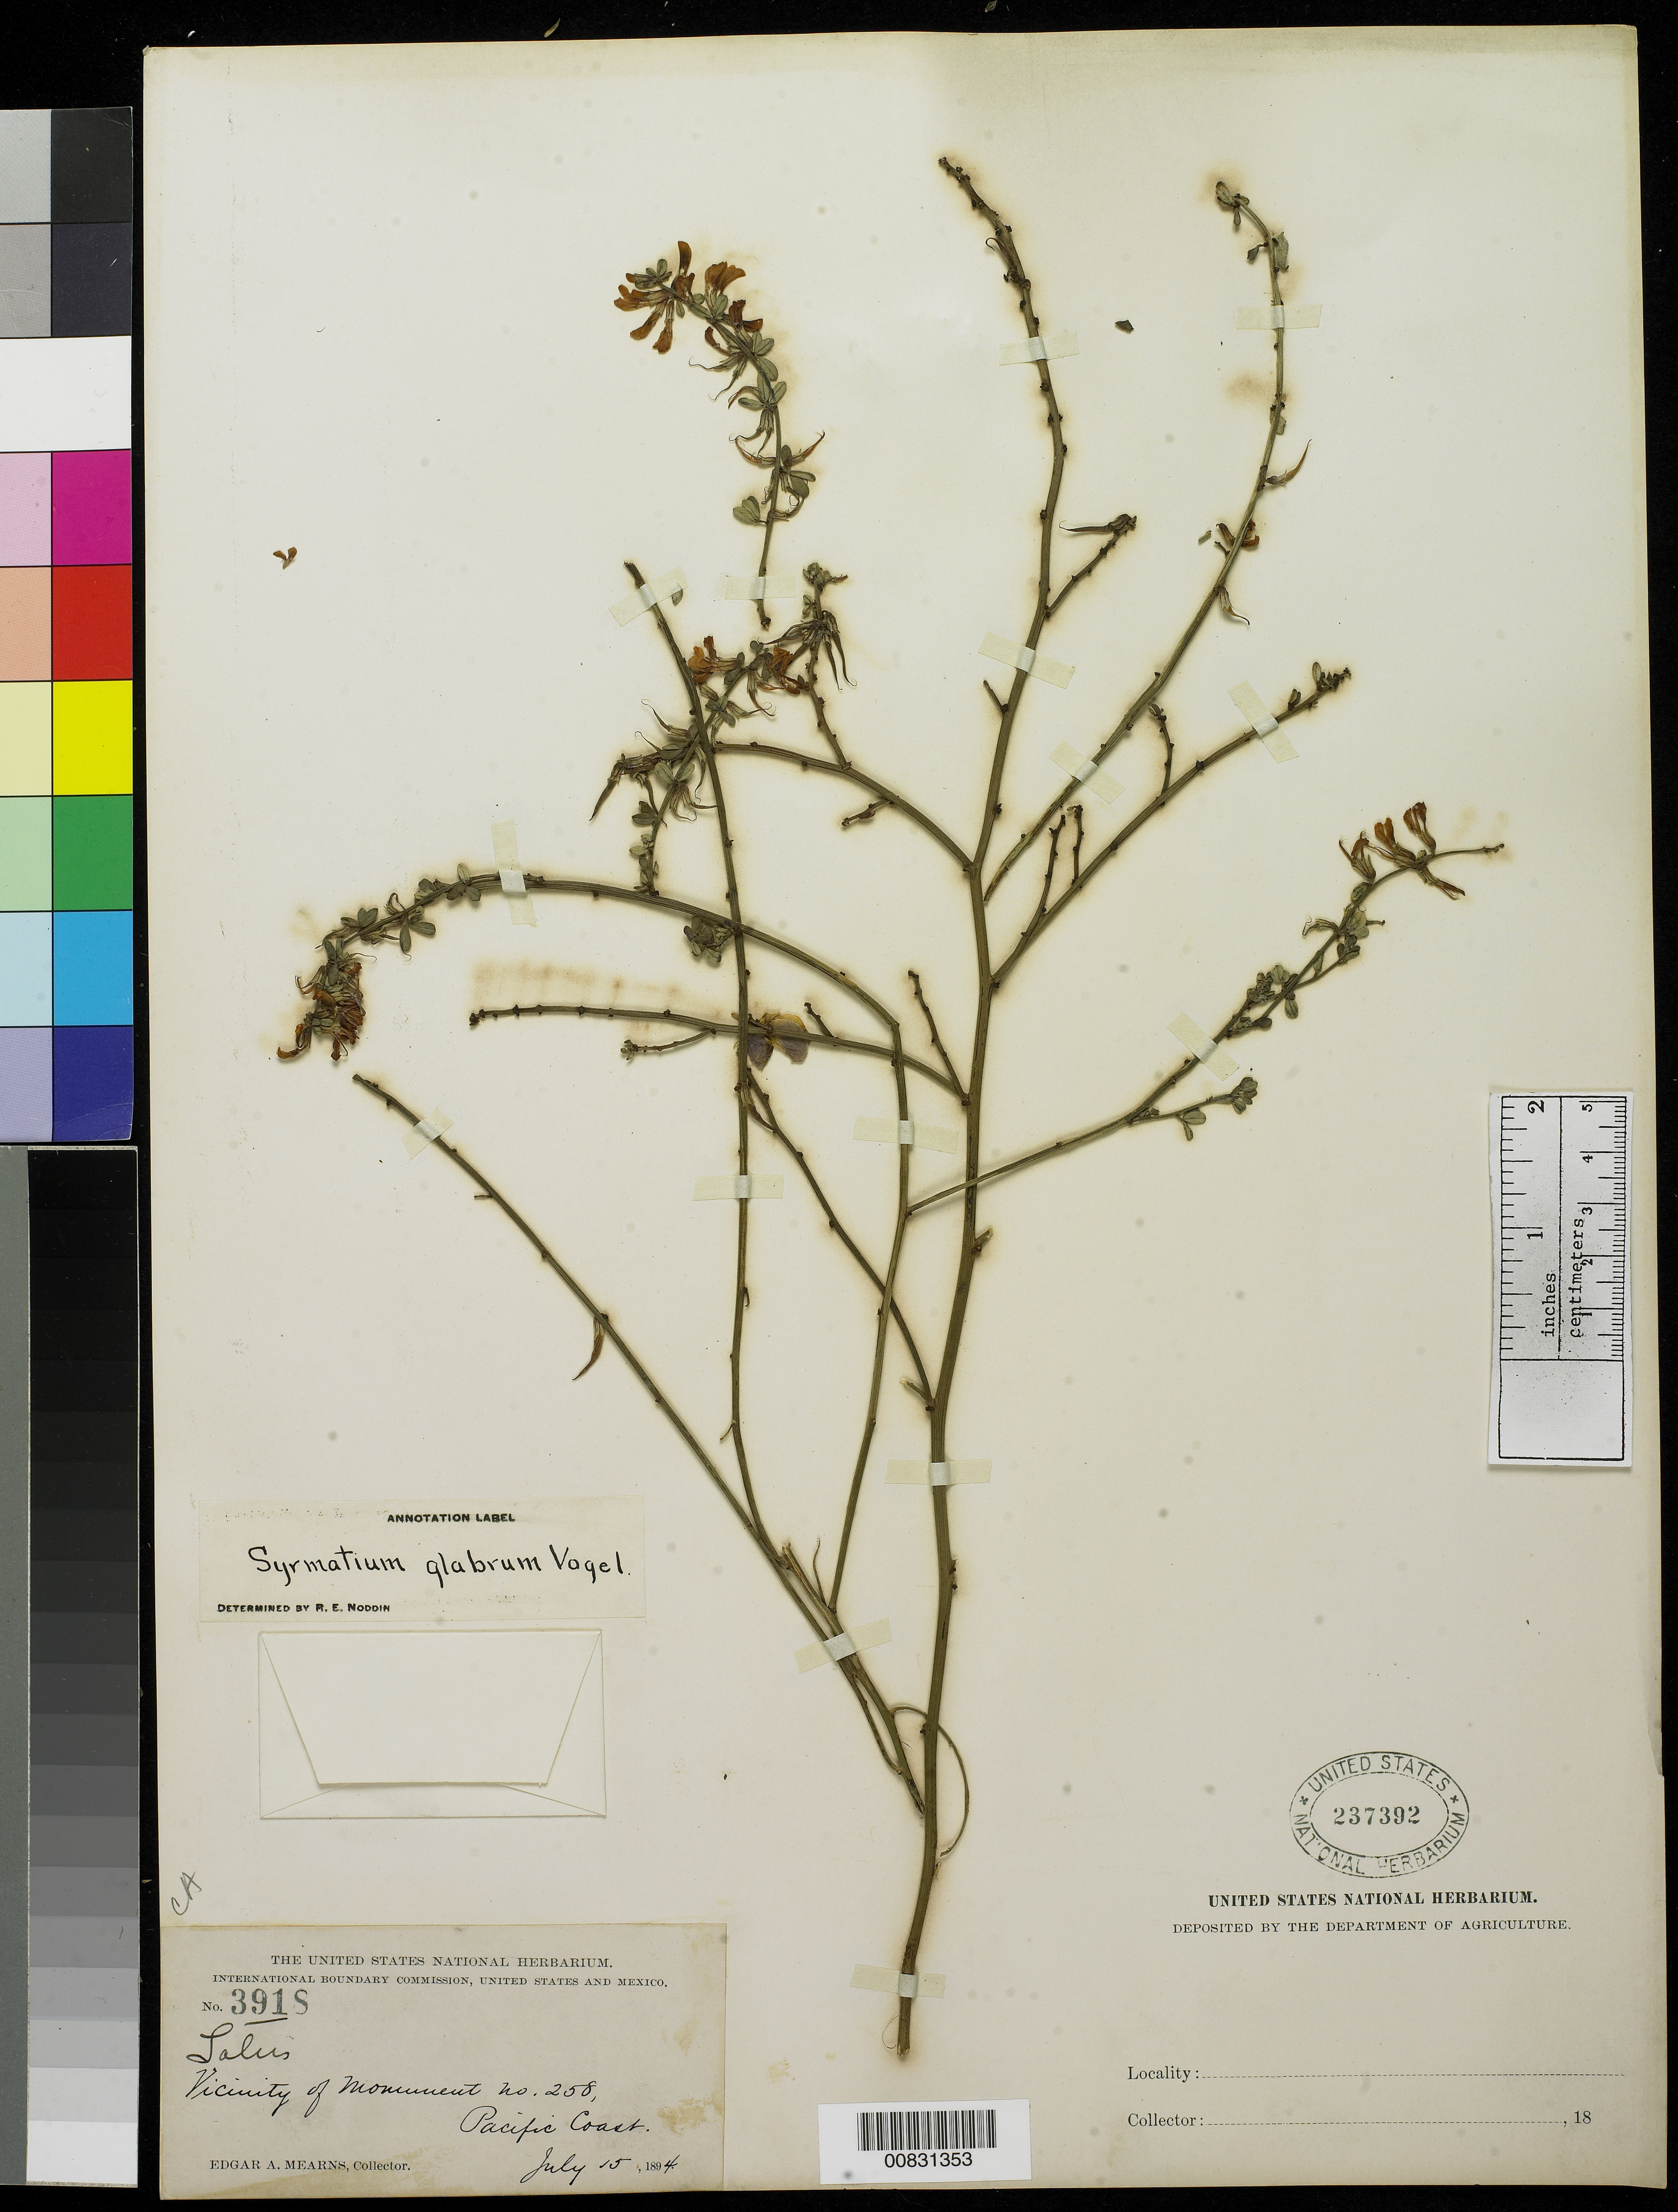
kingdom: Plantae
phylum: Tracheophyta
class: Magnoliopsida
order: Fabales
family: Fabaceae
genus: Syrmatium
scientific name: Syrmatium glabrum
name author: Vogel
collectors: E. A. Mearns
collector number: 3918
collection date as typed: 15 Jul 1894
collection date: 1894-07-15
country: United States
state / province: California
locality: Vicinity of Monument no. 258. Pacific Coast.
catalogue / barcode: US 237392